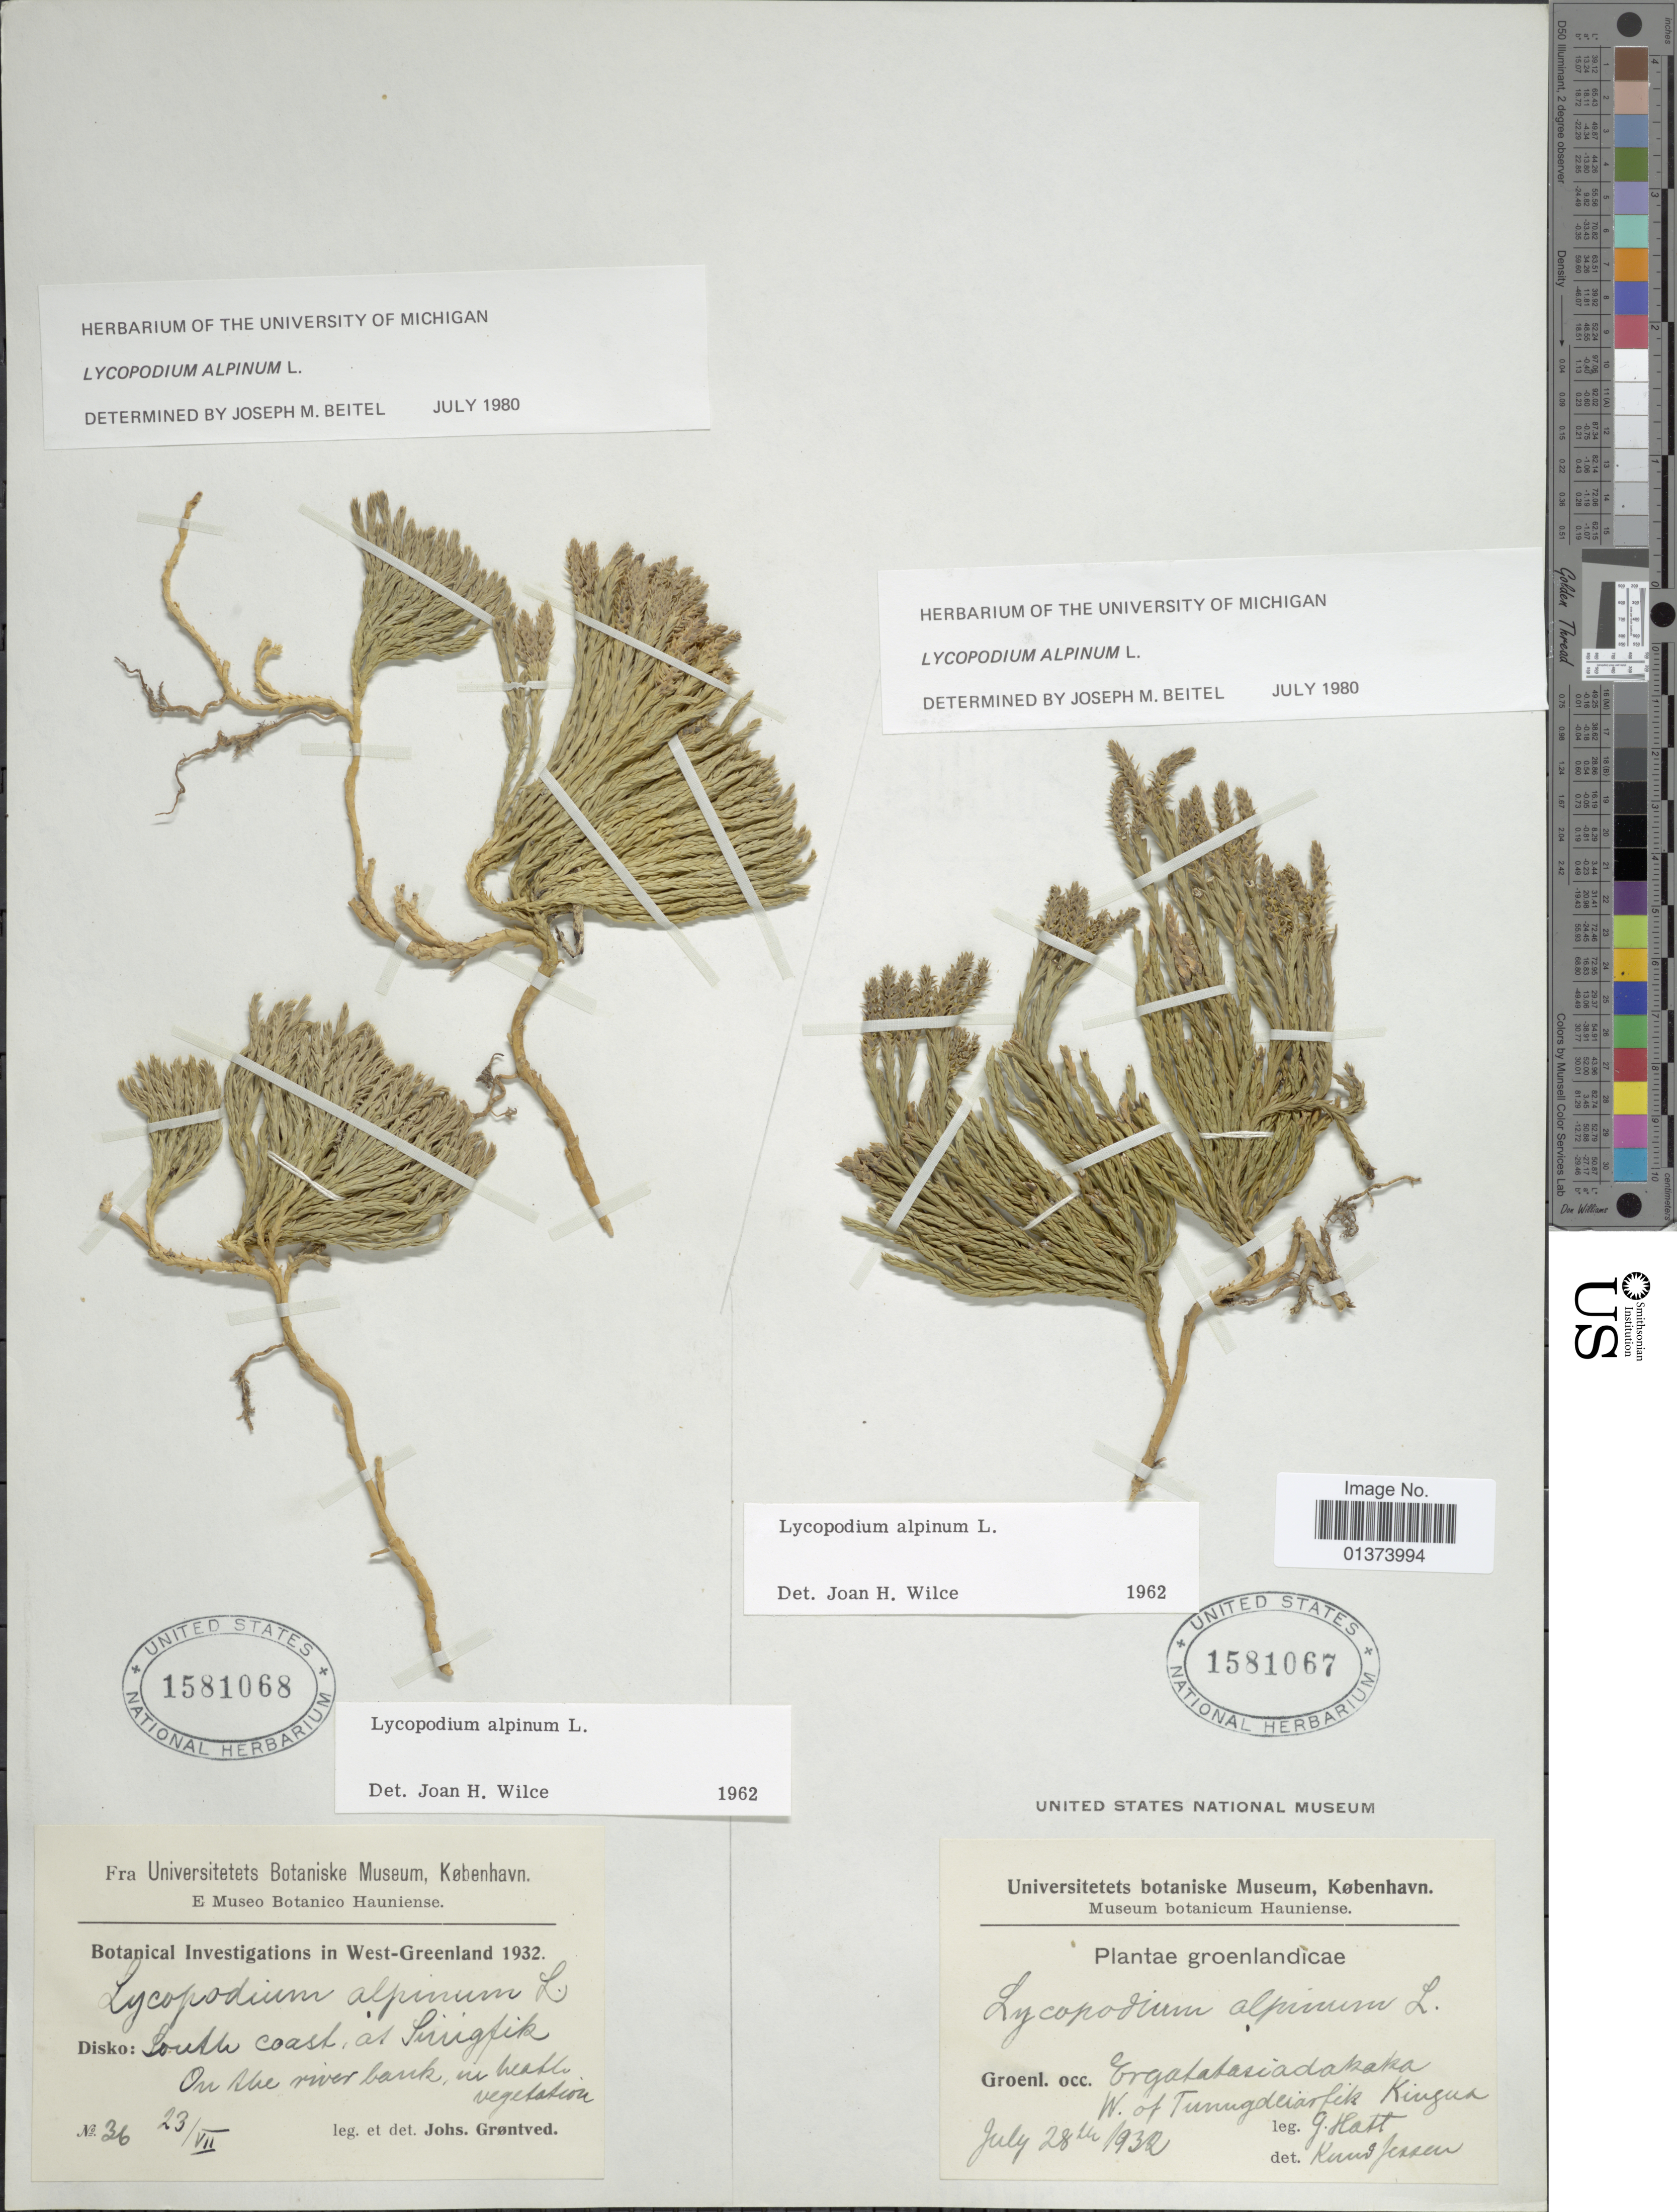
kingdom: Plantae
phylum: Tracheophyta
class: Lycopodiopsida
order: Lycopodiales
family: Lycopodiaceae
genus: Diphasiastrum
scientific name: Diphasiastrum alpinum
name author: (L.) Holub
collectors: G. Hatt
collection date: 1932-07-28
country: Greenland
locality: Groenl. occ. Ergatatasiadakaka W. of Tunugdliarfik Kingua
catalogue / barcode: US 1581067